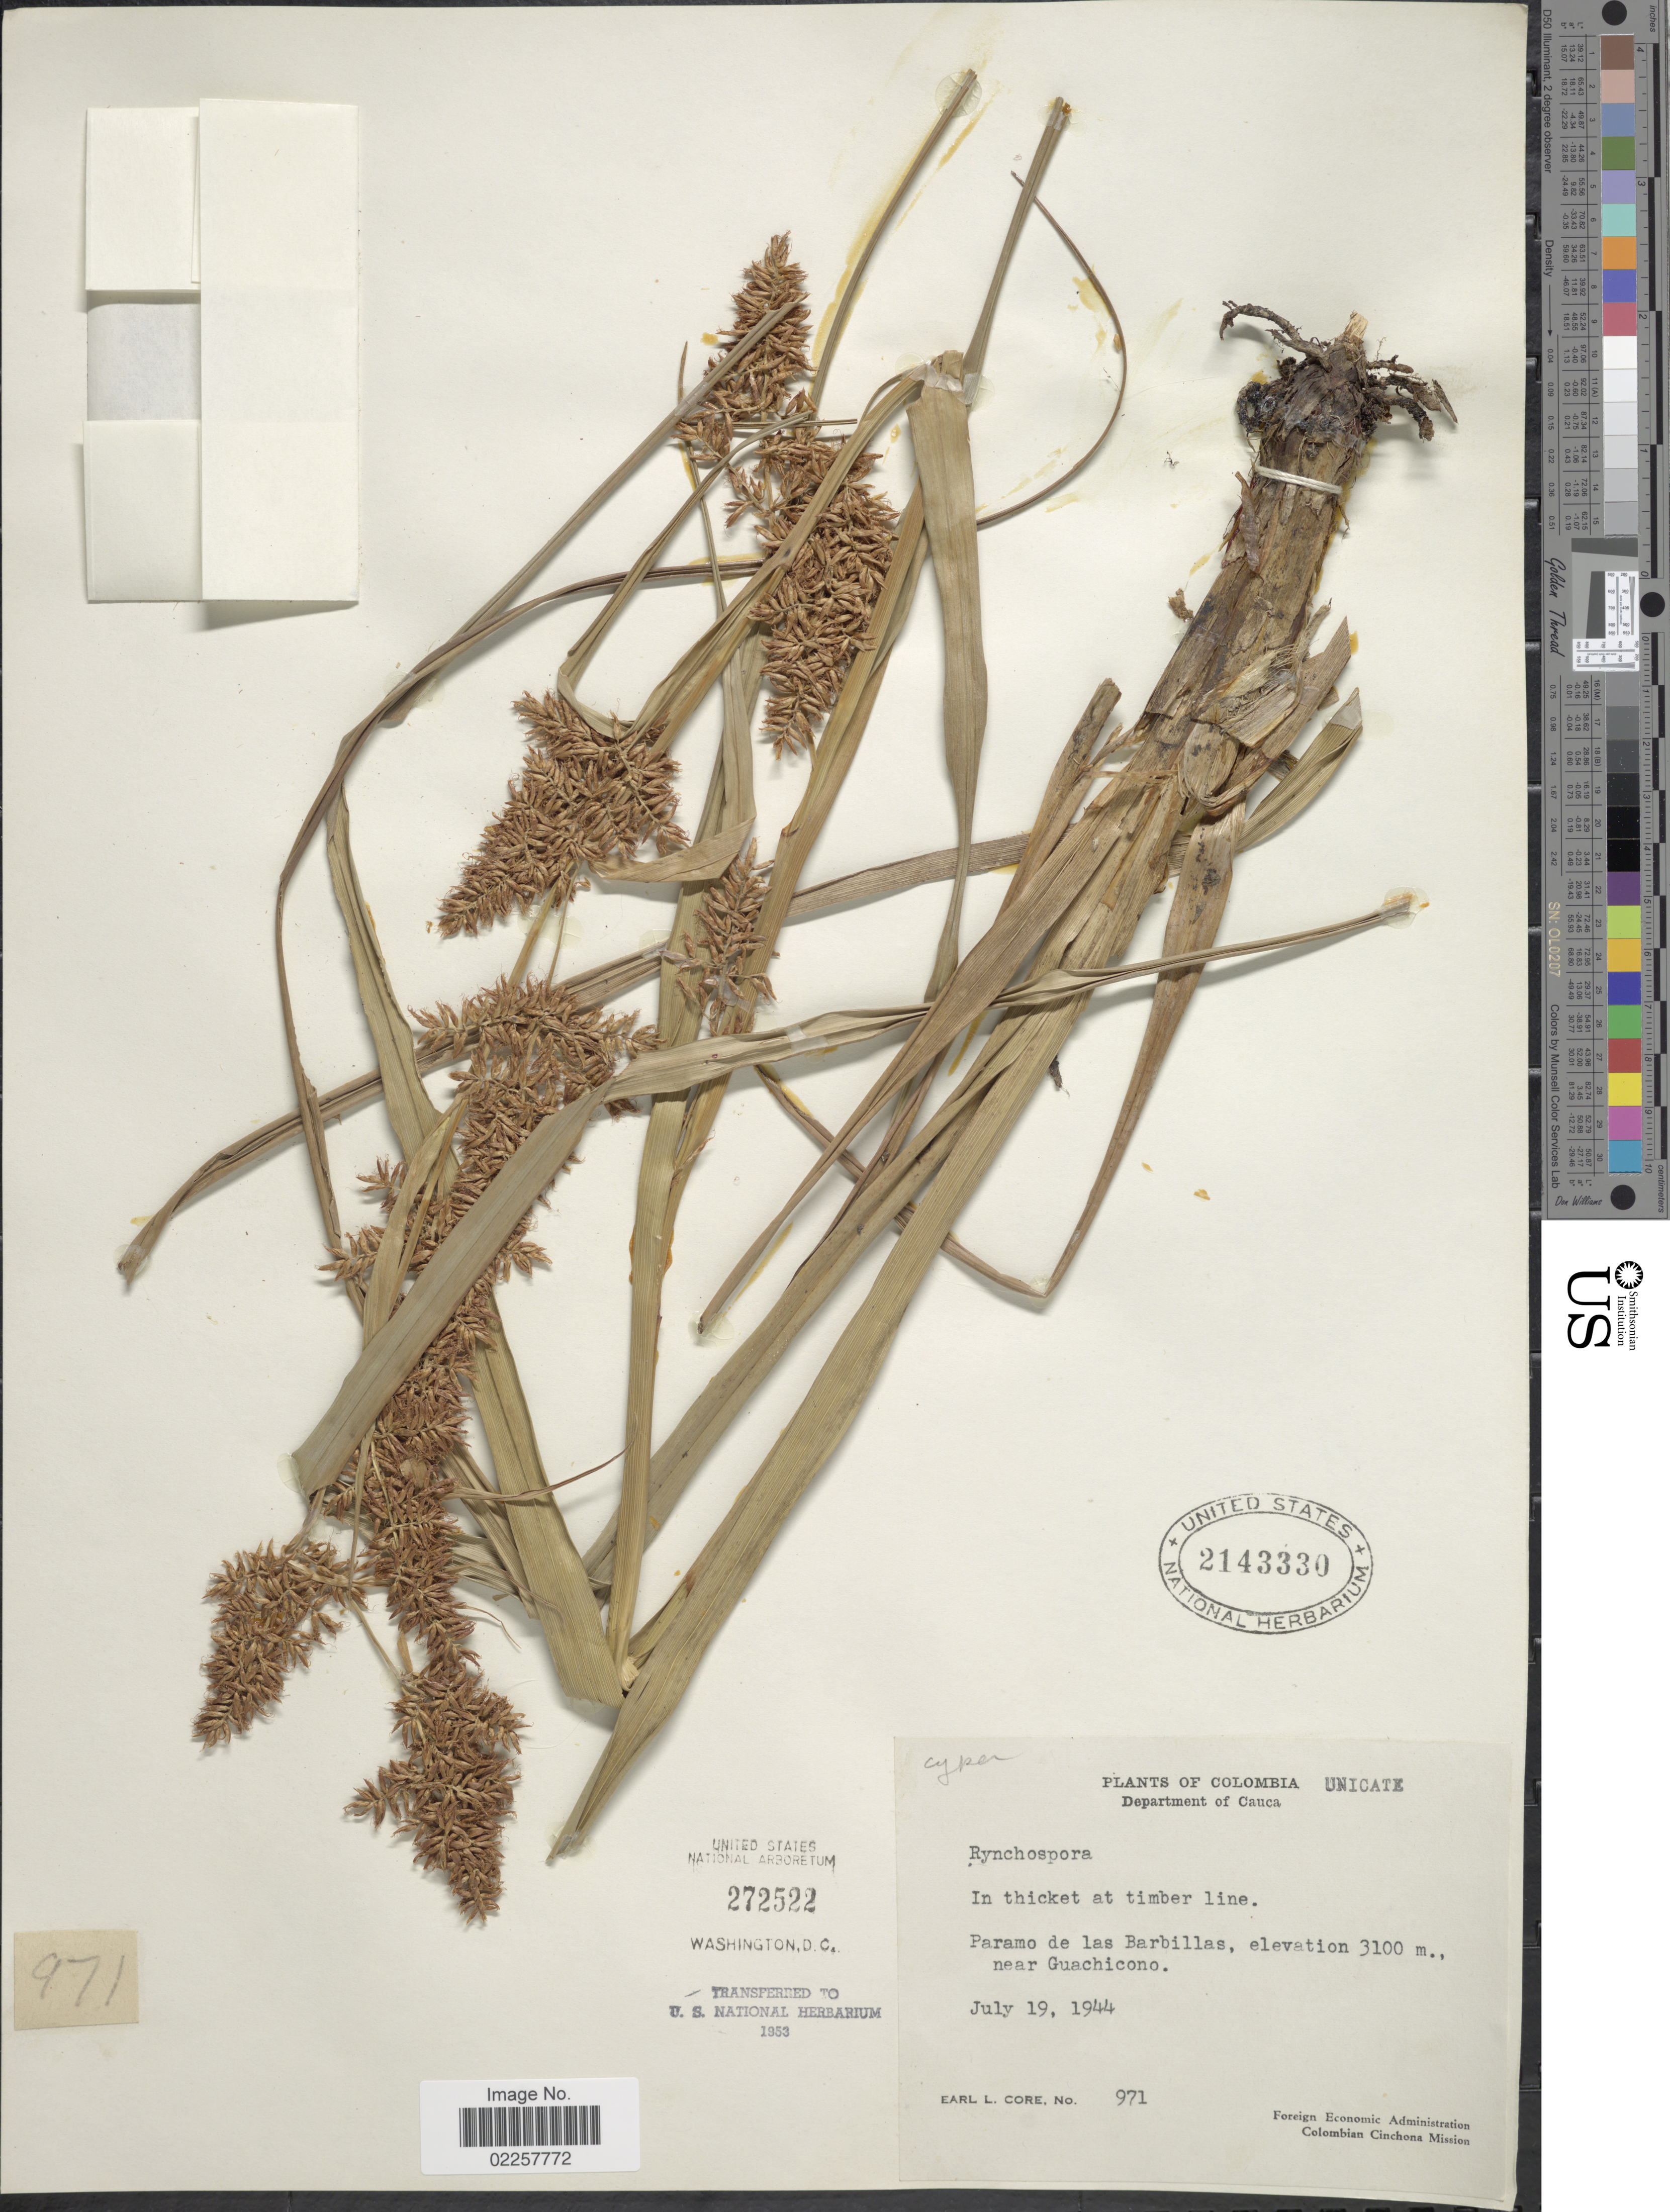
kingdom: Plantae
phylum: Tracheophyta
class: Liliopsida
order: Poales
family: Cyperaceae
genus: Rhynchospora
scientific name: Rhynchospora sp.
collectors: E. L. Core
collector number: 971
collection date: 1944-07-19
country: Colombia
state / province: Cauca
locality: Paramo de las Barbillas, near Guachicono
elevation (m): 3100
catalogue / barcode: US 2143330